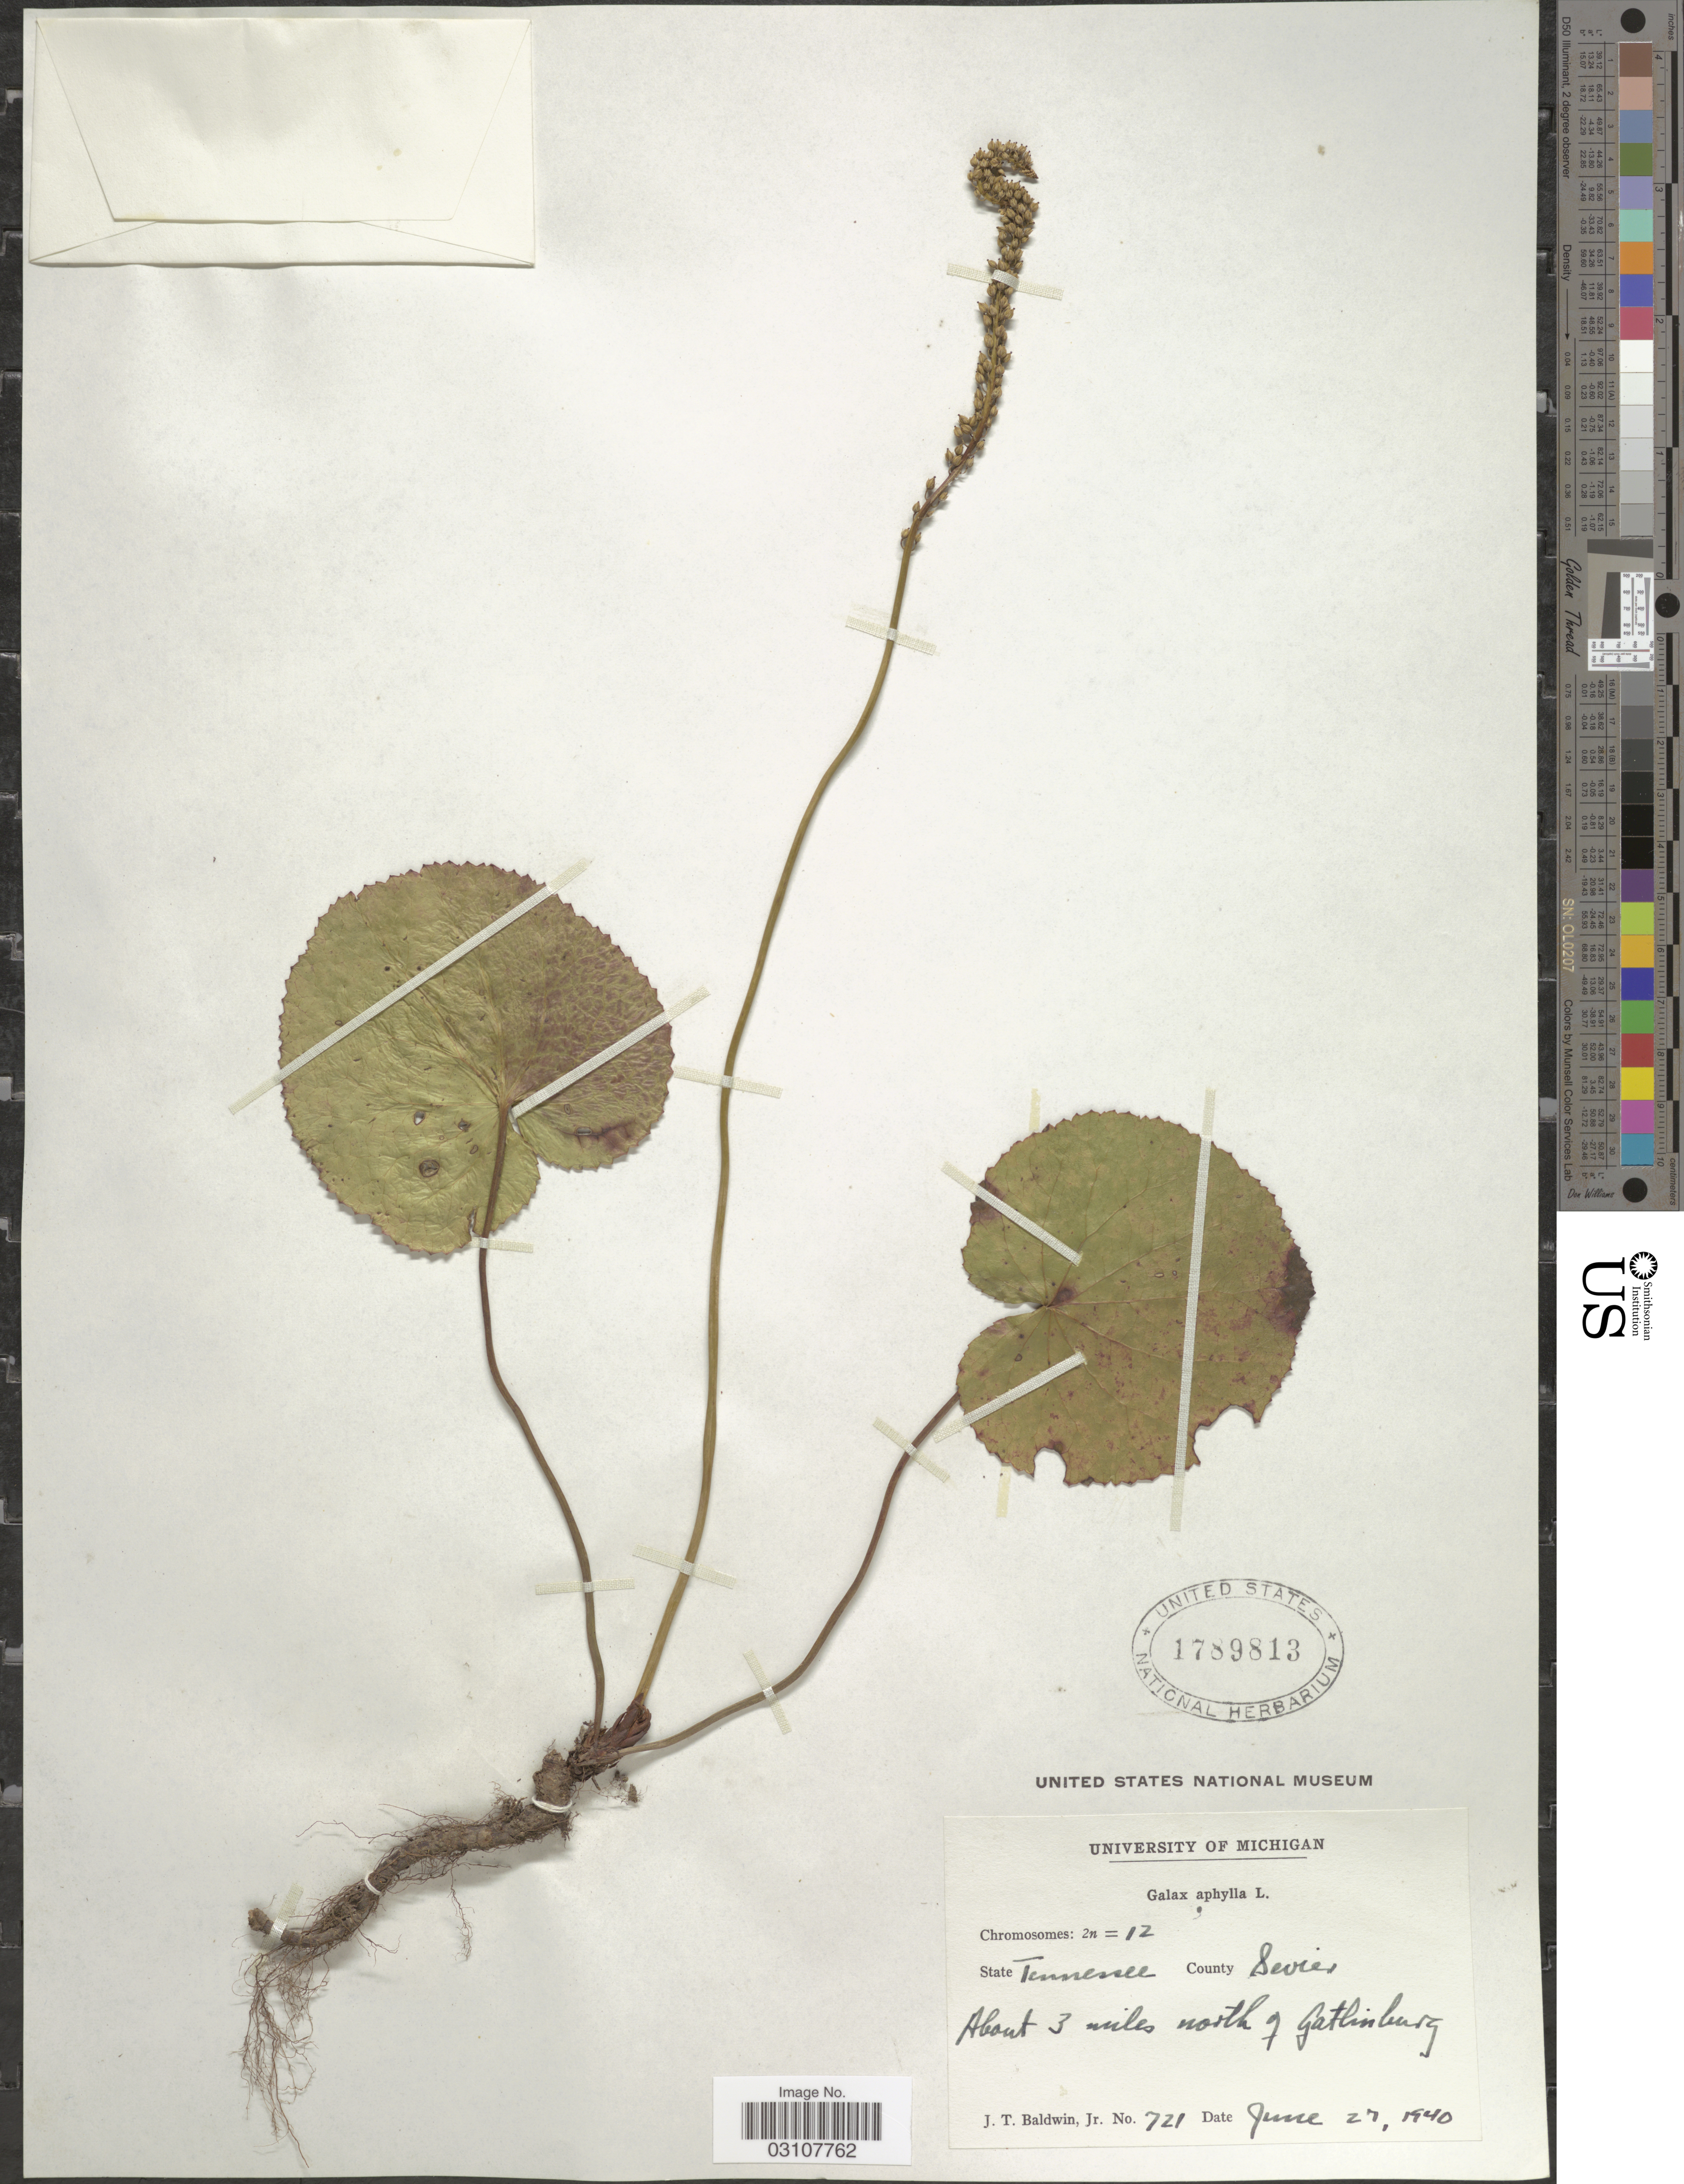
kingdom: Plantae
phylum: Tracheophyta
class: Magnoliopsida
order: Ericales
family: Diapensiaceae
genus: Galax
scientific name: Galax urceolata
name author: (Poir.) Brummitt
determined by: Gaynor, Michelle L., (FLAS), University of Florida (UNITED STATES)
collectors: J. T. Baldwin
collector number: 721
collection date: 1940-06-27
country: United States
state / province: Tennessee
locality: County Sevier. About 3 miles north of Gatlinburg.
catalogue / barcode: US 1789813